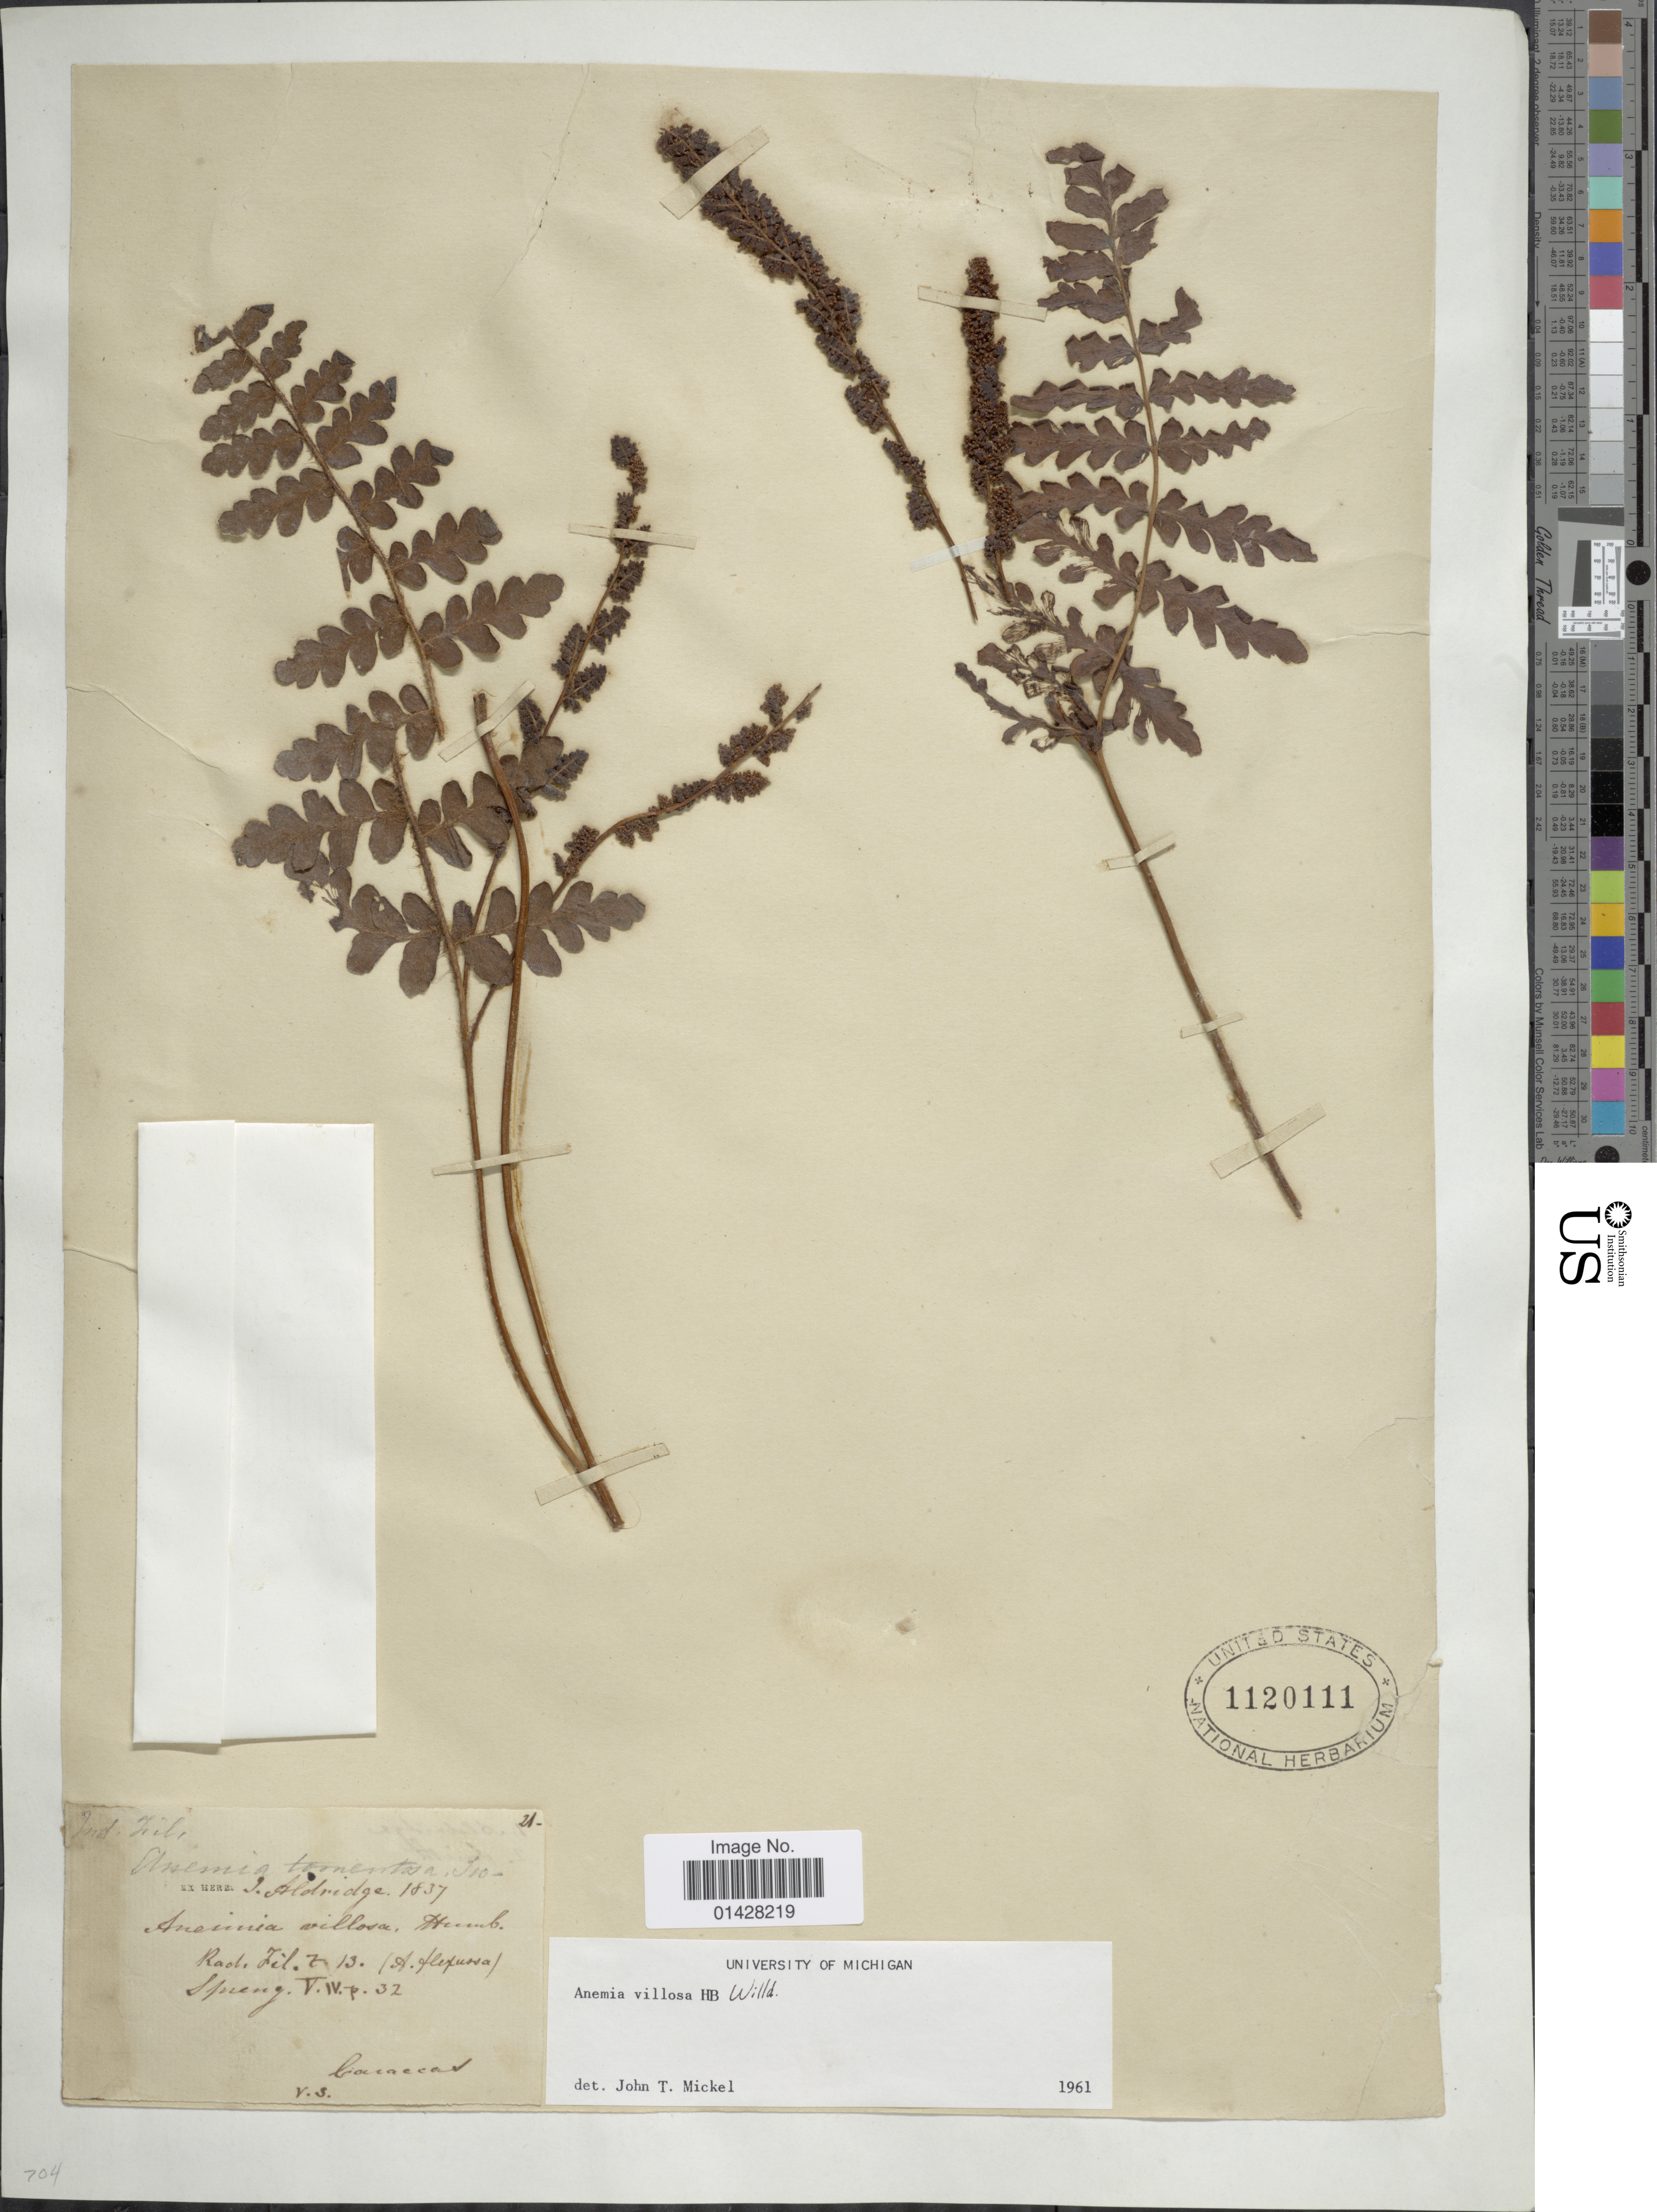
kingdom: Plantae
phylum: Tracheophyta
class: Polypodiopsida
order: Schizaeales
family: Anemiaceae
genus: Anemia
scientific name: Anemia villosa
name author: Humb. & Bonpl. ex Willd.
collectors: J. Aldridge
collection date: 1837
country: Venezuela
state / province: Distrito Federal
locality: Caraccas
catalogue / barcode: US 1120111